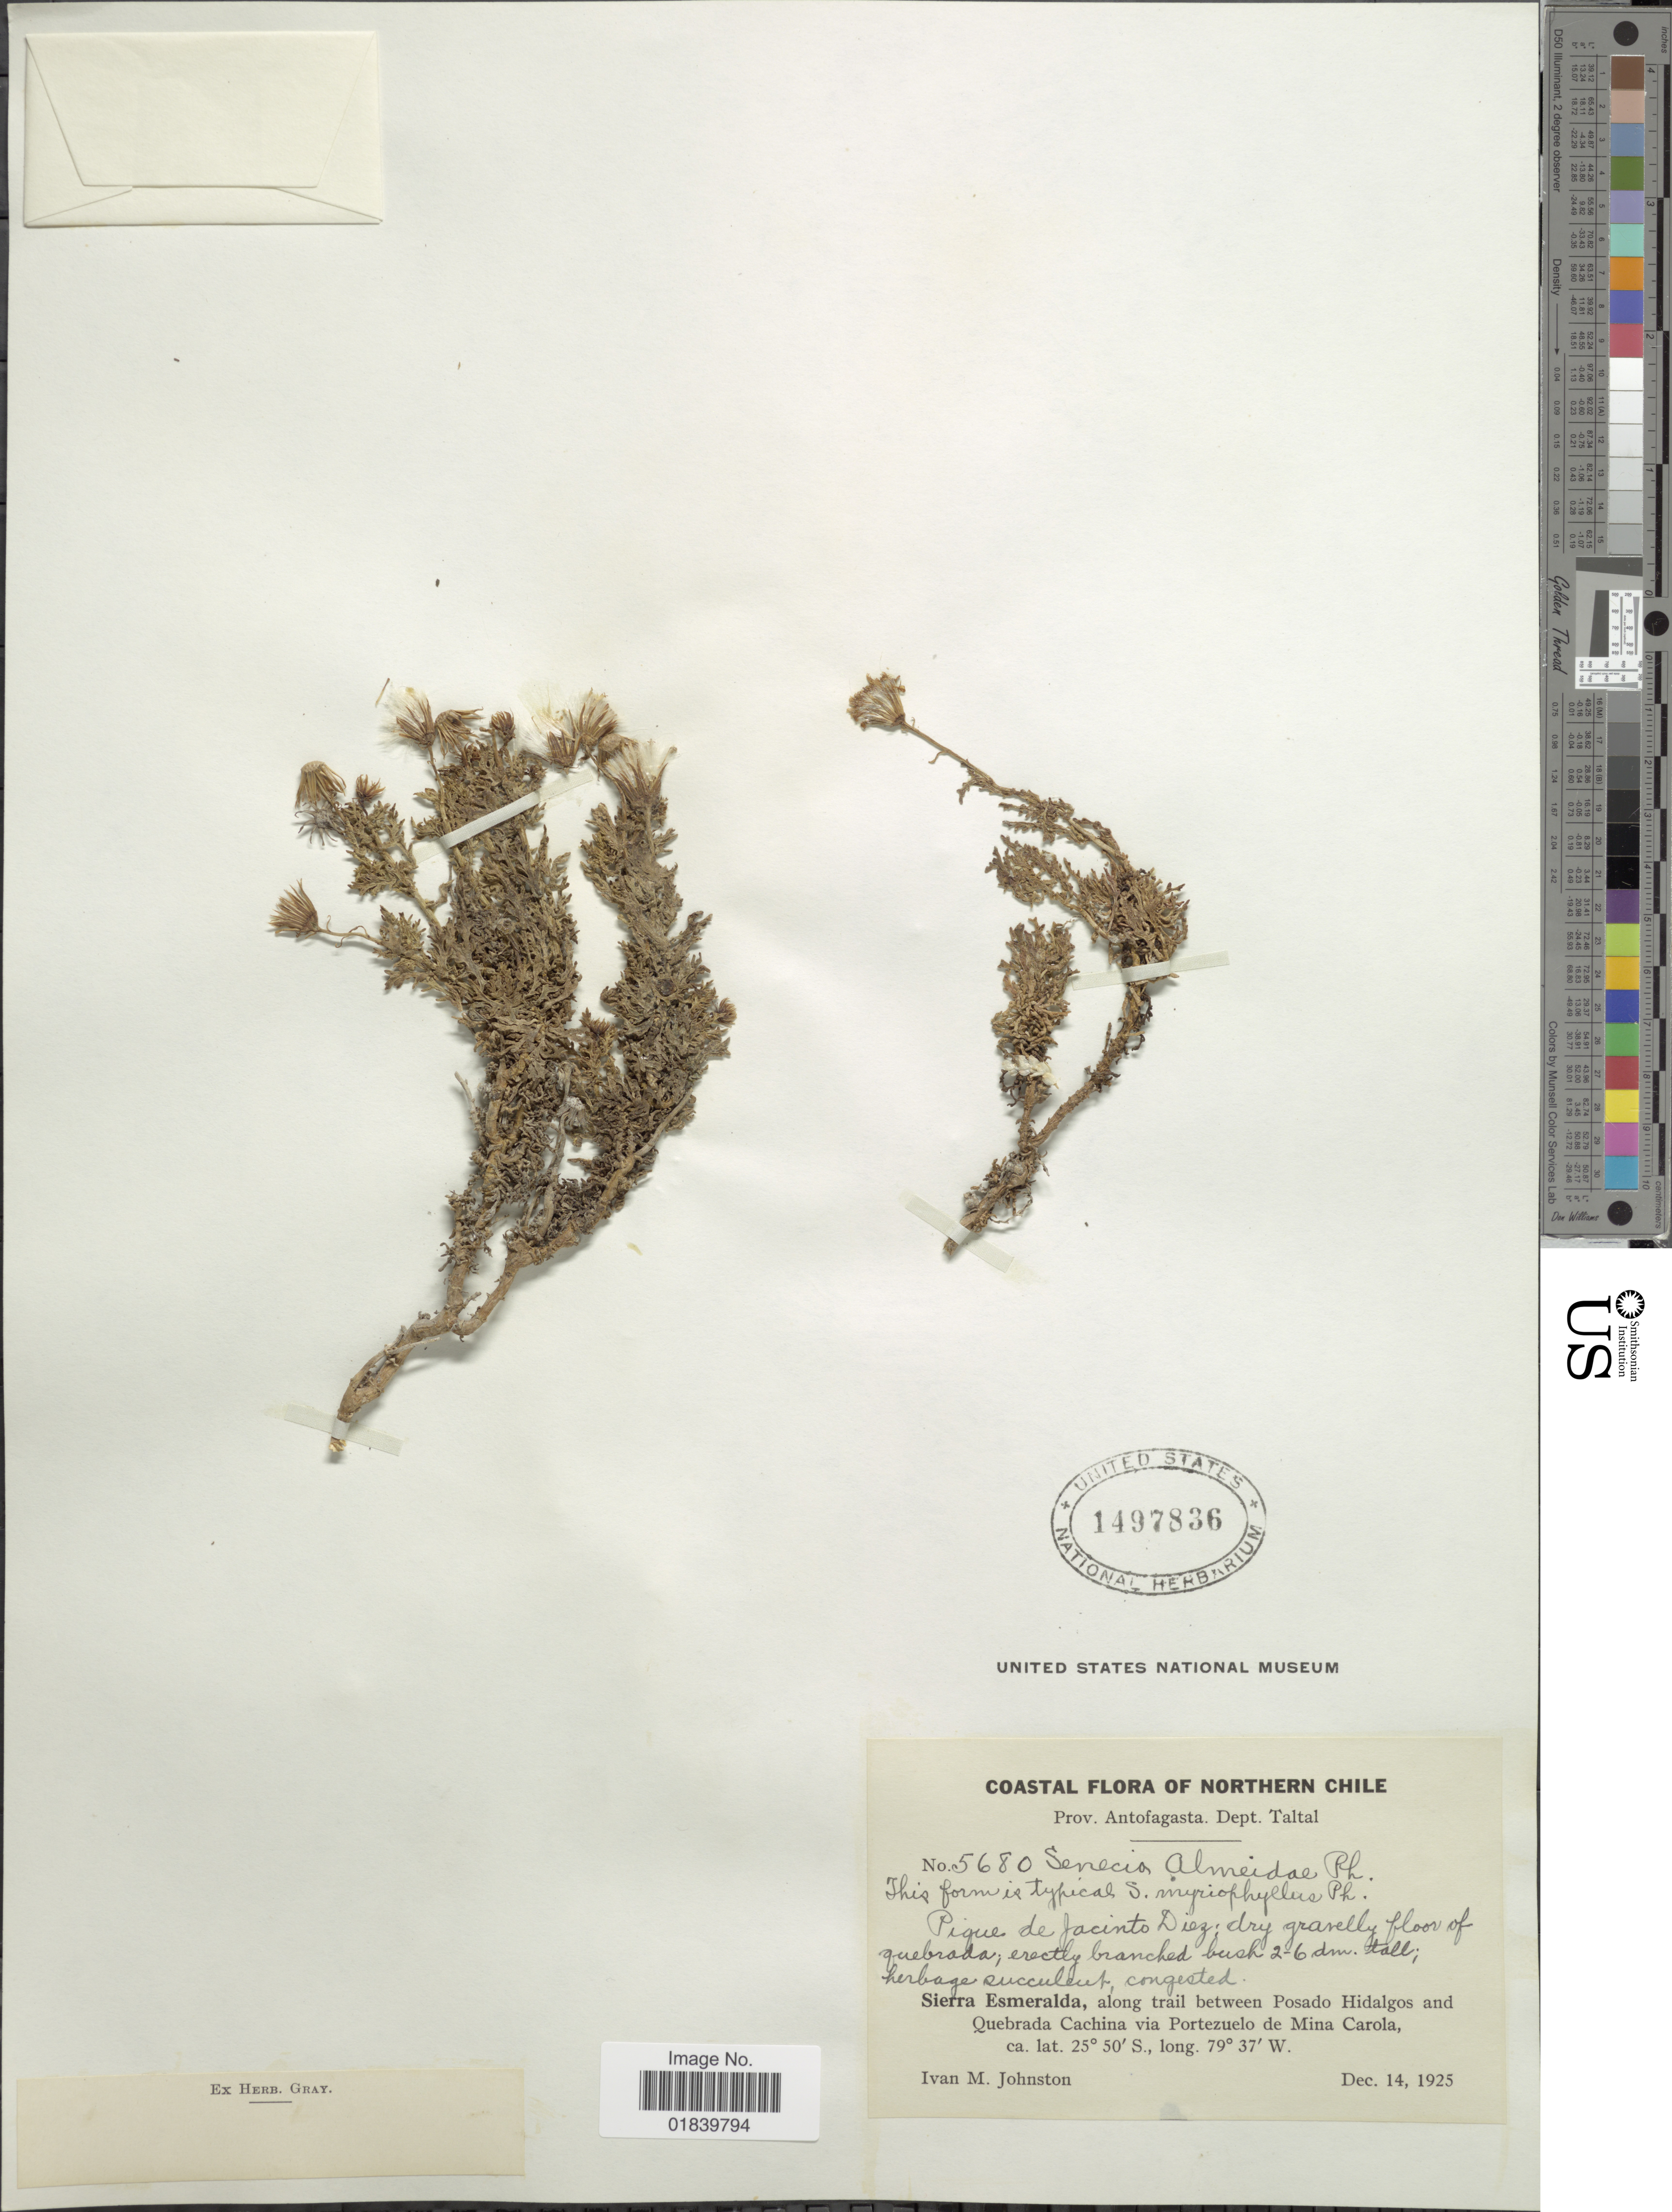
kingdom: Plantae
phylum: Tracheophyta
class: Magnoliopsida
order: Asterales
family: Asteraceae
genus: Senecio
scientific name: Senecio almeidae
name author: Phil.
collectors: I.M. Johnston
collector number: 5680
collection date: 1925-12-14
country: Chile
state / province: Antofagasta (II)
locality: Prov. Antofagasta. Dept. Taltal. Pique de Jacinto Diez. Siera Emeralda, along trail Posado Hidalgos and Quebrada Cachina via Portzuelo de Mina Carola. Northern Chile.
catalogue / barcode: US 1497836